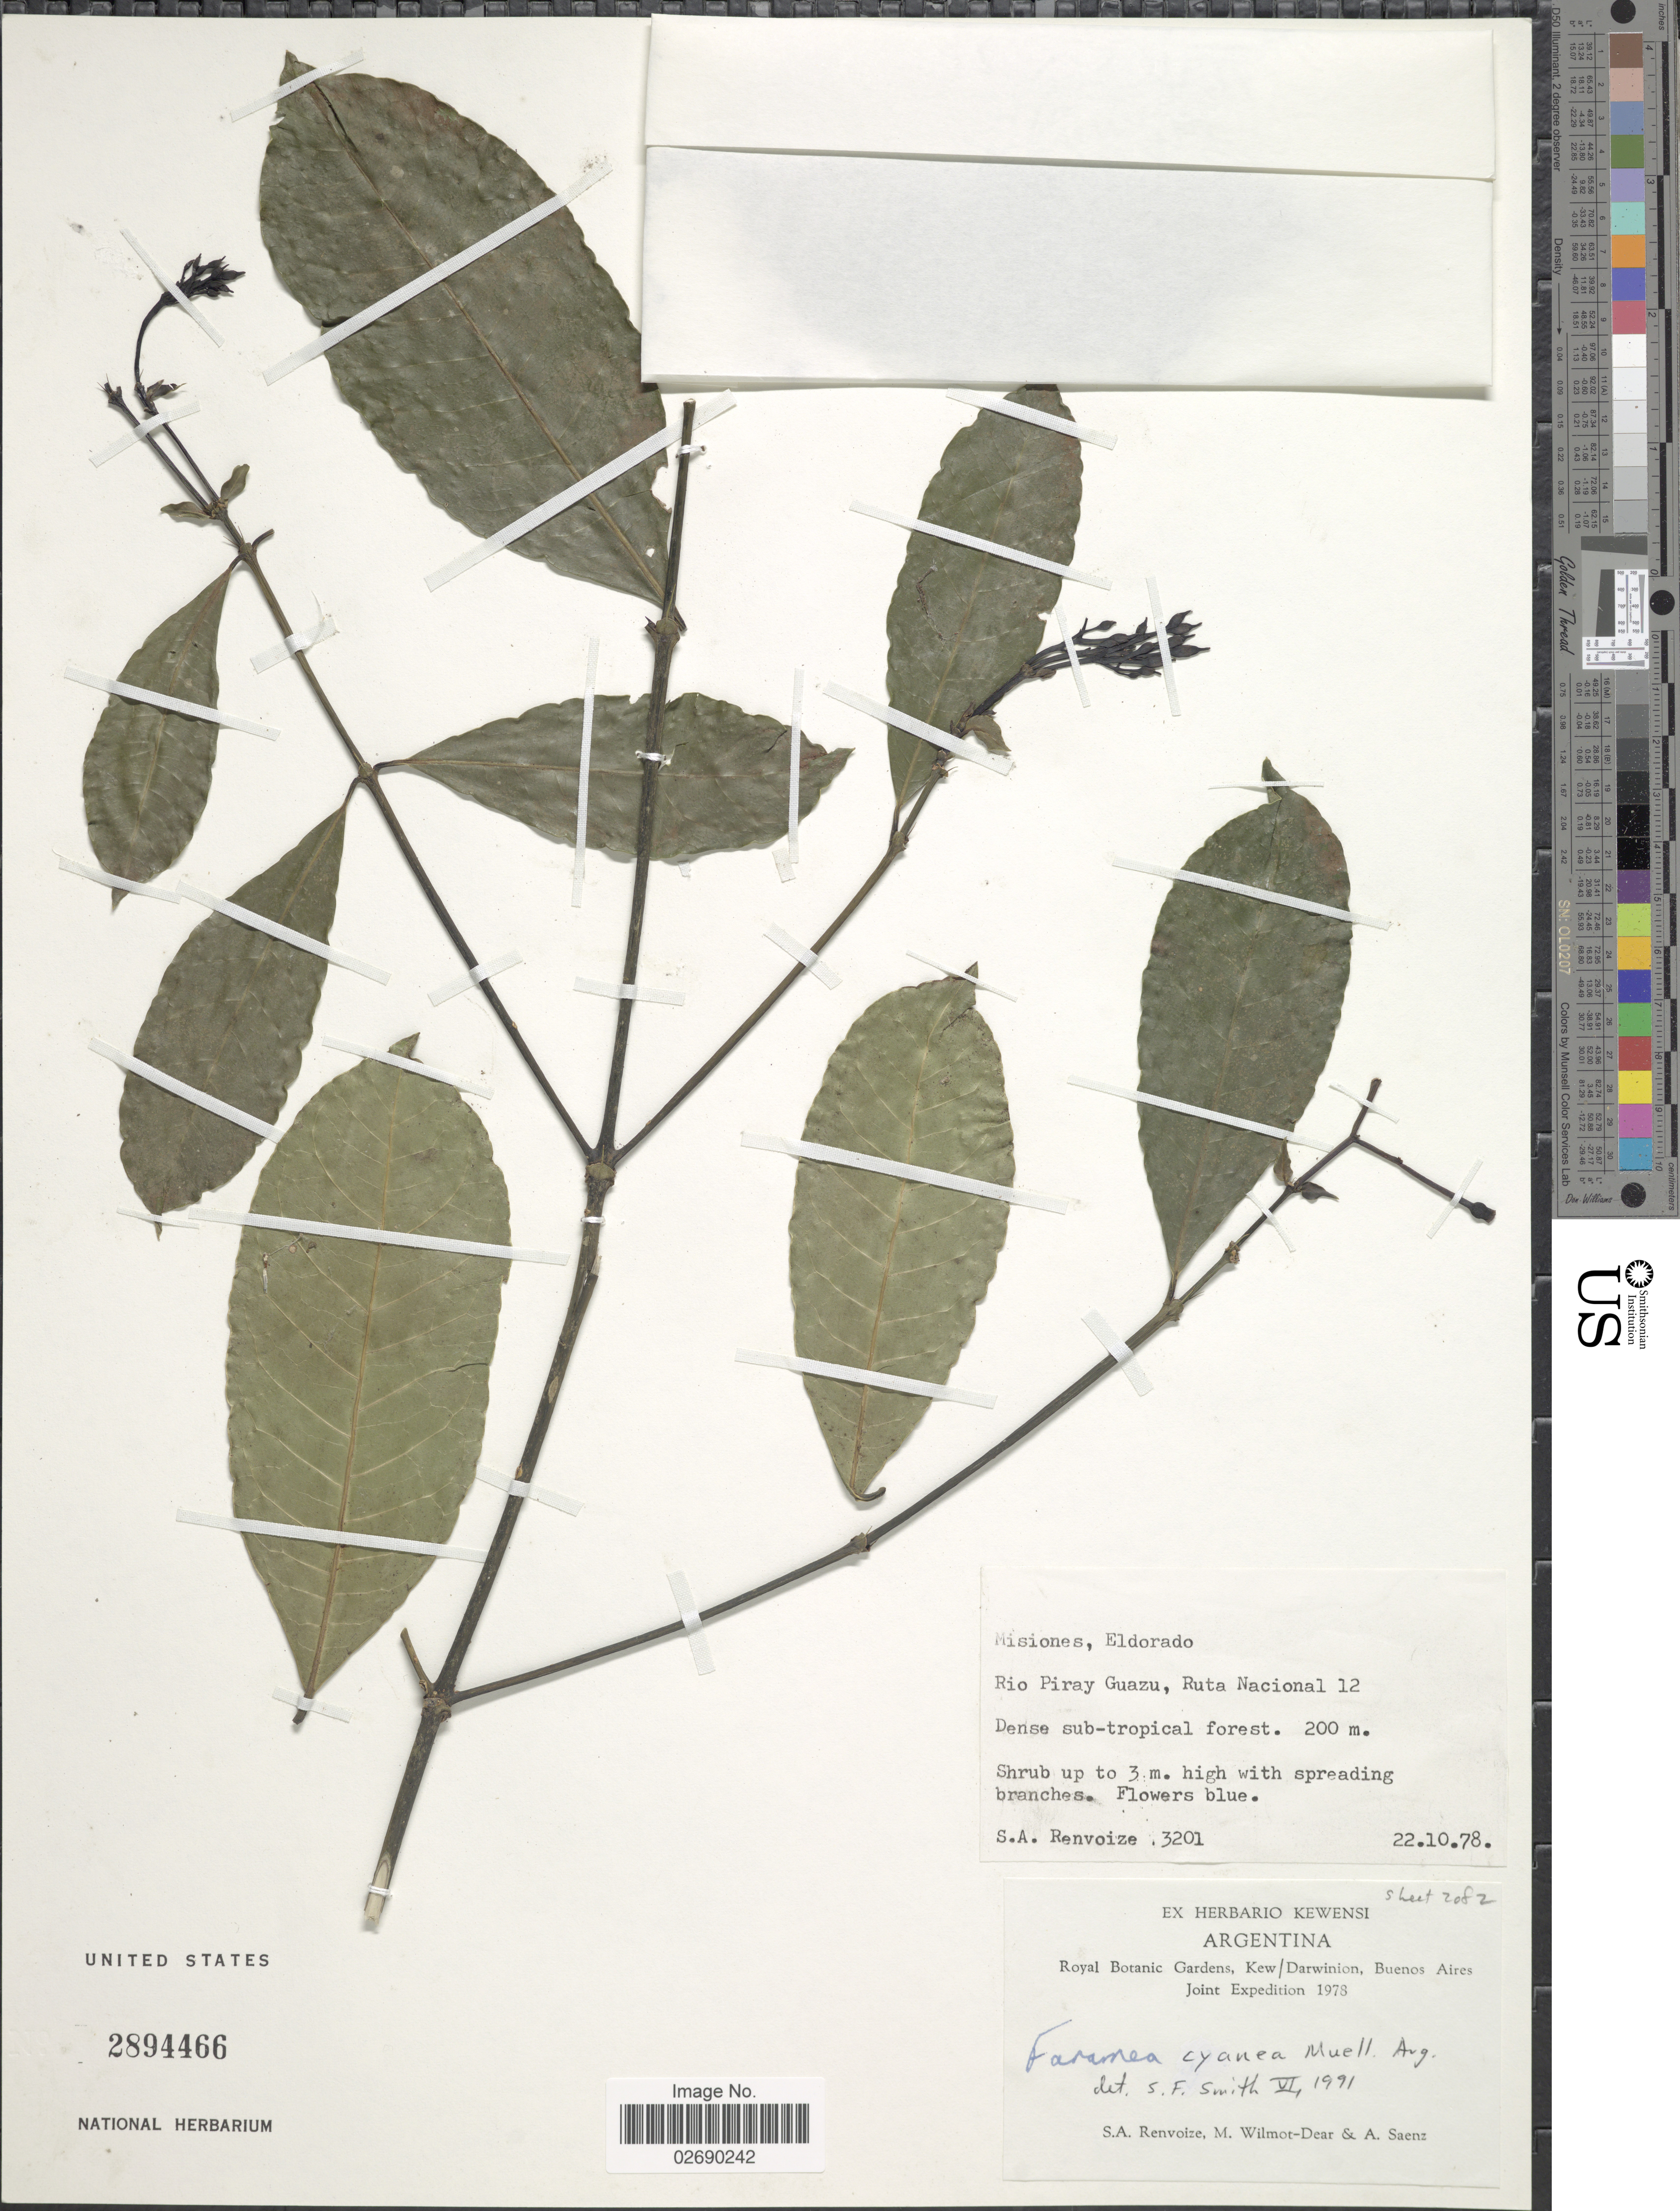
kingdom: Plantae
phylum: Tracheophyta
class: Magnoliopsida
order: Gentianales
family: Rubiaceae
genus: Faramea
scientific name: Faramea cyanea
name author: Müll. Arg.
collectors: S. A. Renvoize, M. Wilmot-Dear & A. Saenz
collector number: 3201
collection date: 1978-10-22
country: Argentina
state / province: Misiones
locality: Eldorado, Rio Piray Guazu, Ruta Nacional 12. Dense sub-tropical forest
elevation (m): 200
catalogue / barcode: US 2894466